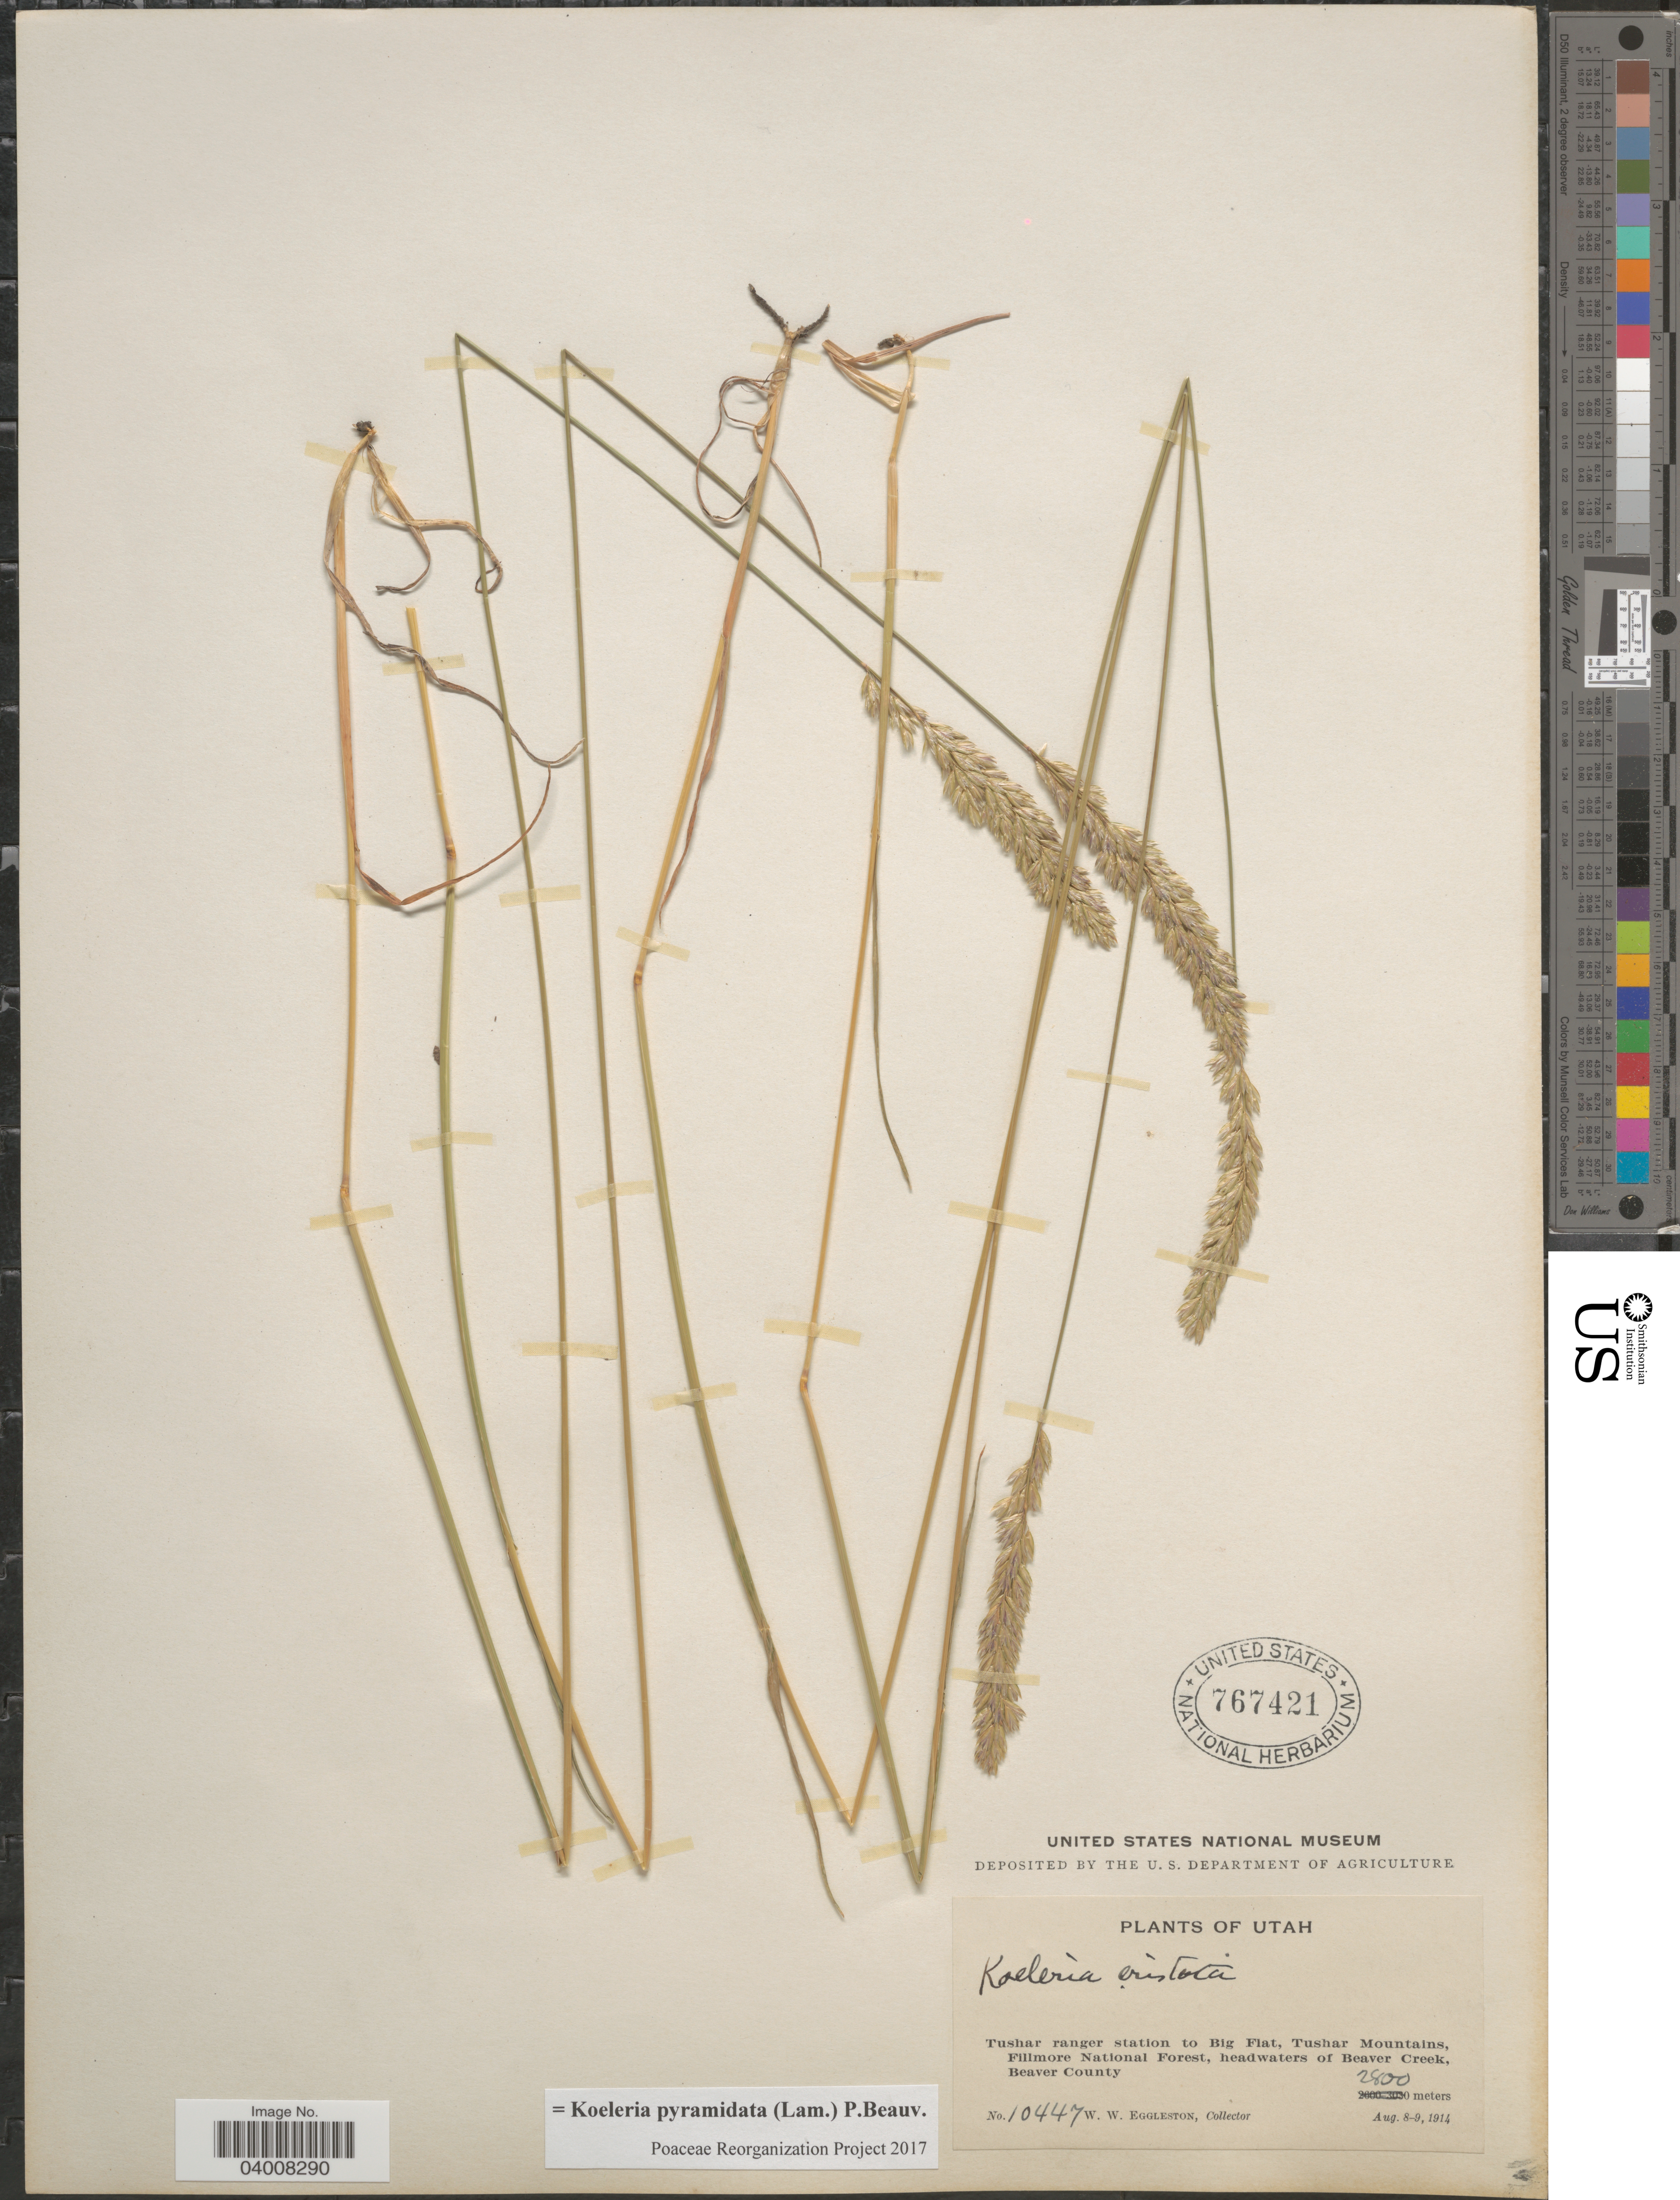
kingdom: Plantae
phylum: Tracheophyta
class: Liliopsida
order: Poales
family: Poaceae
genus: Koeleria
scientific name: Koeleria pyramidata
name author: (Lam.) P. Beauv.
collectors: W. W. Eggleston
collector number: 10447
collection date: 1914-08-08/1914-08-09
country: United States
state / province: Utah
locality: Tushar ranger station to Big Flat, Tushar Mountains, Fillmore National Forest, headwaters of Beaver Creek, Beaver County.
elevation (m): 2800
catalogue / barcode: US 767421